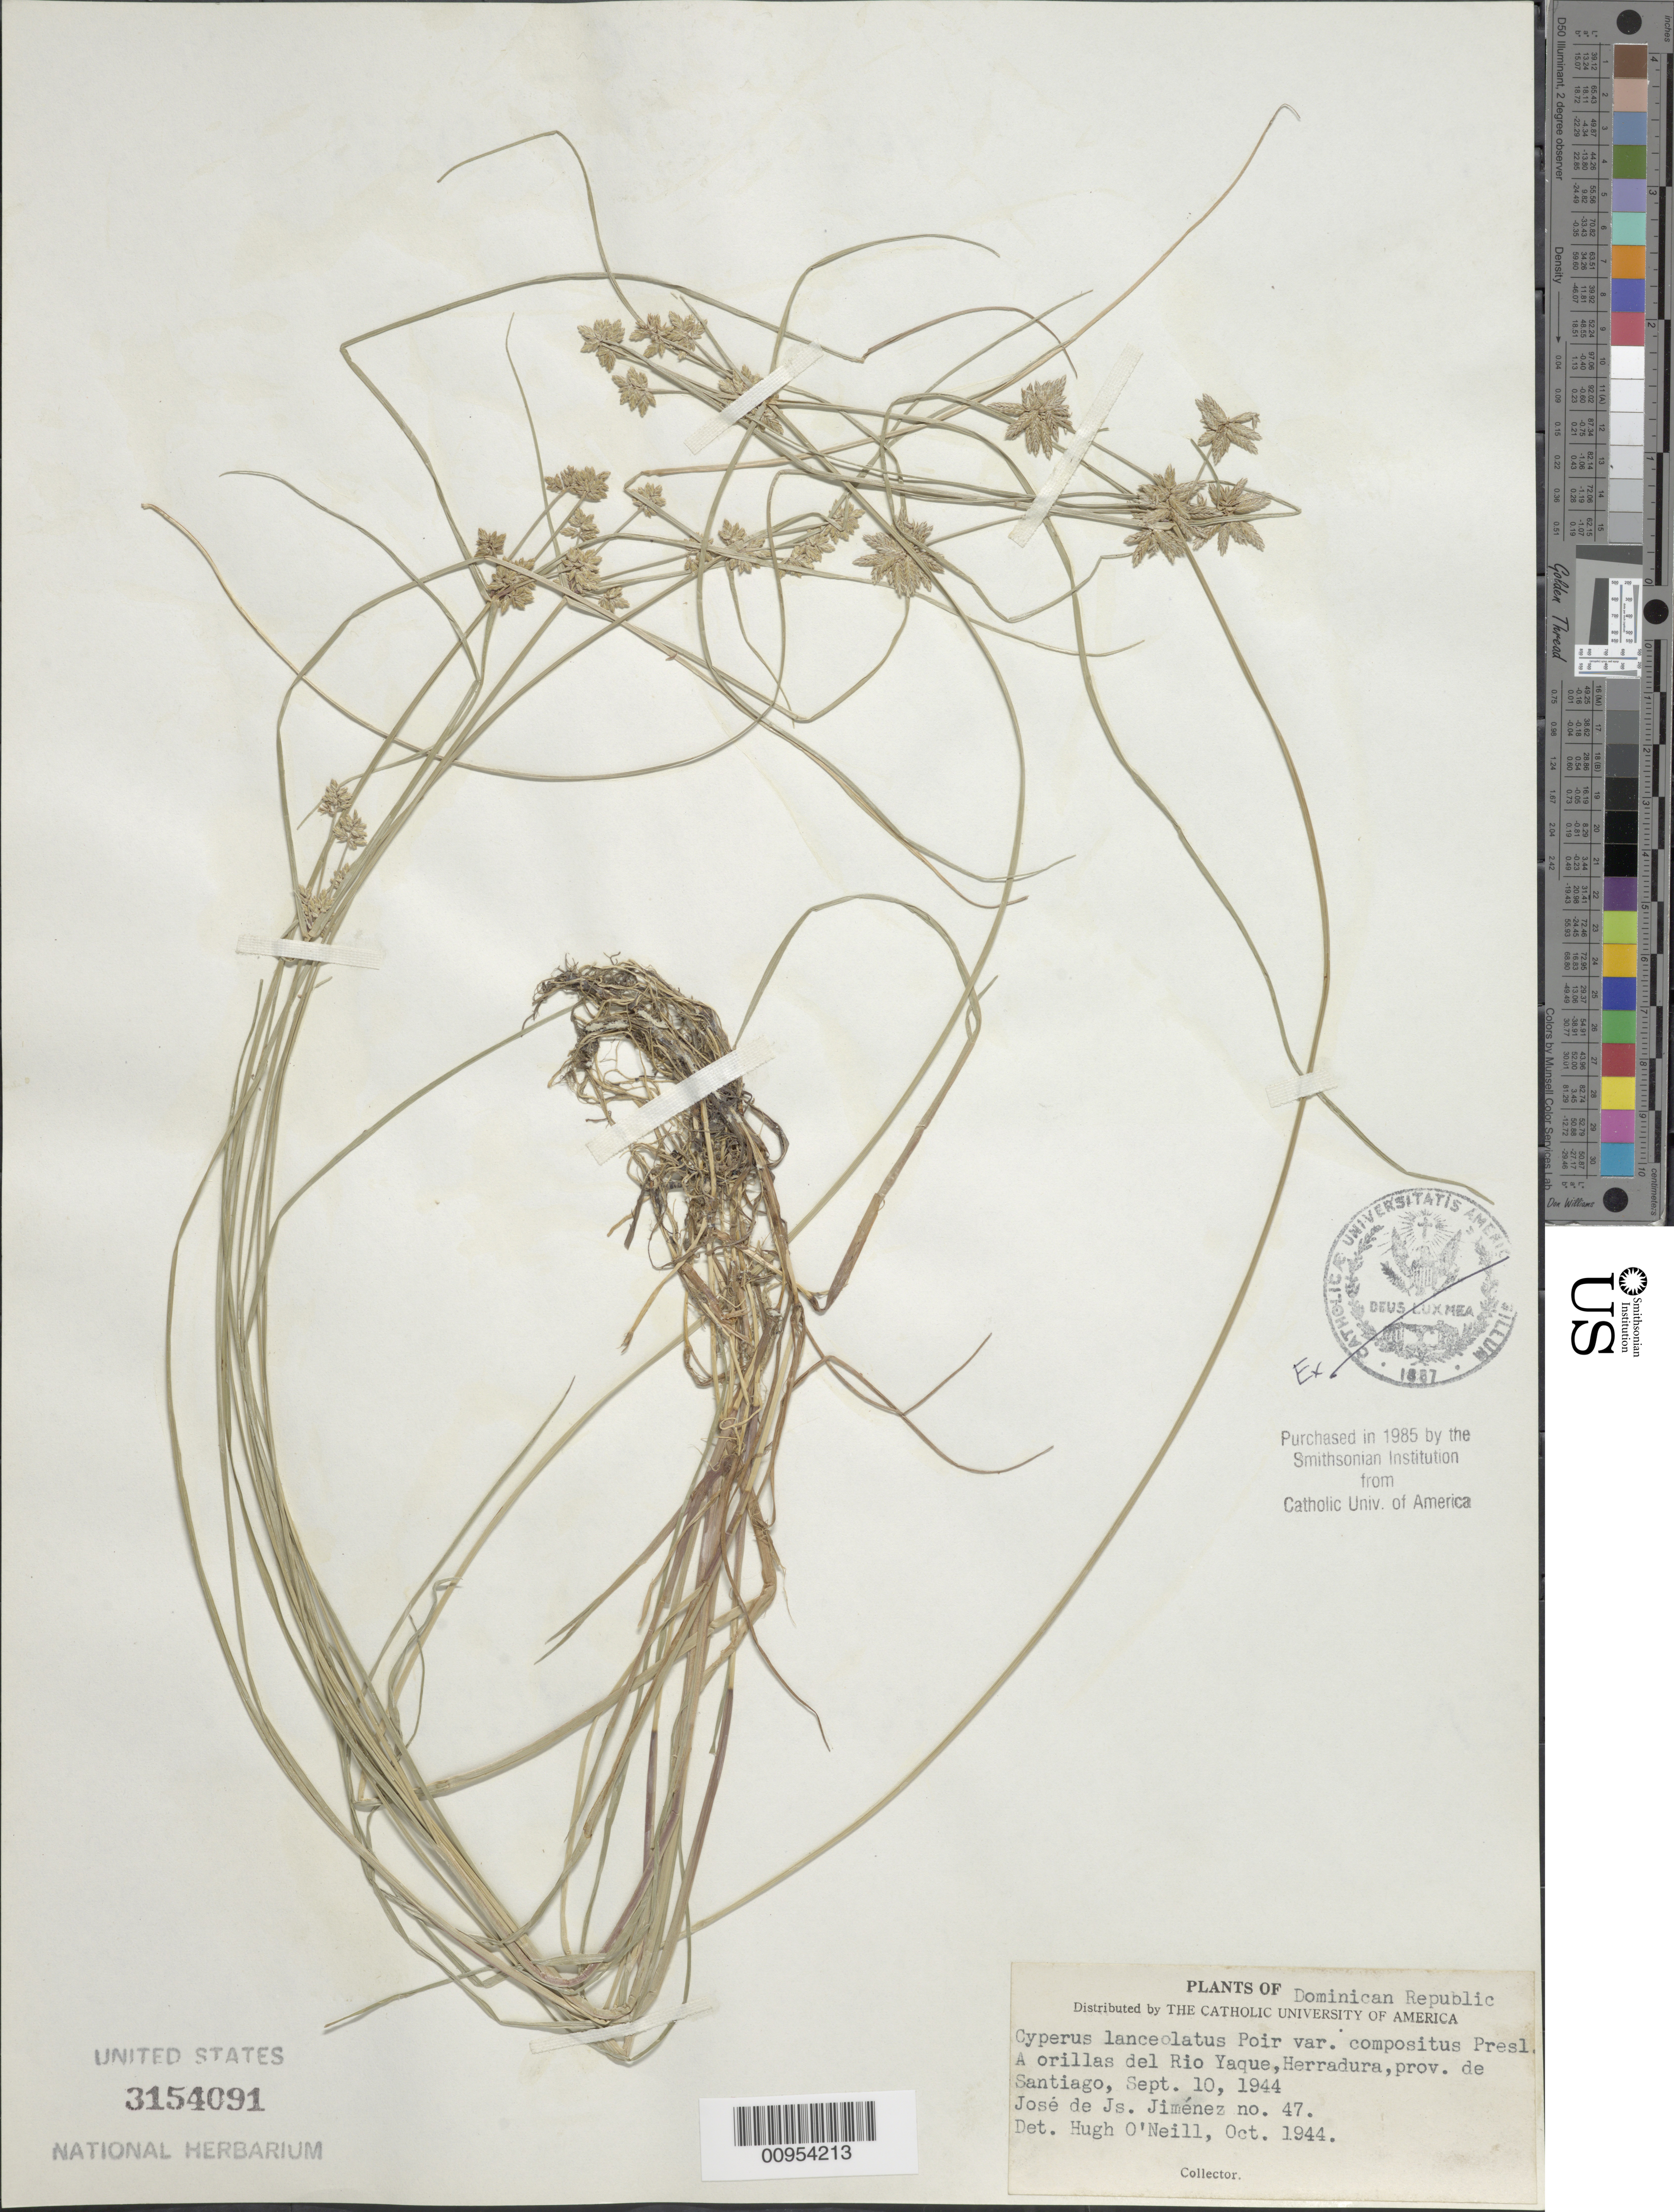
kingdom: Plantae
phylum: Tracheophyta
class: Liliopsida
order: Poales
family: Cyperaceae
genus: Cyperus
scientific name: Cyperus lanceolatus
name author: Poir.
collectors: J. J. Jiménez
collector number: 47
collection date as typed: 10 Sep 1944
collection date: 1944-09-10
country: Dominican Republic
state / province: Santiago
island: Hispaniola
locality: A orillas del Río Yaque, Herradura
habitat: A orillas del río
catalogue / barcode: US 3154091